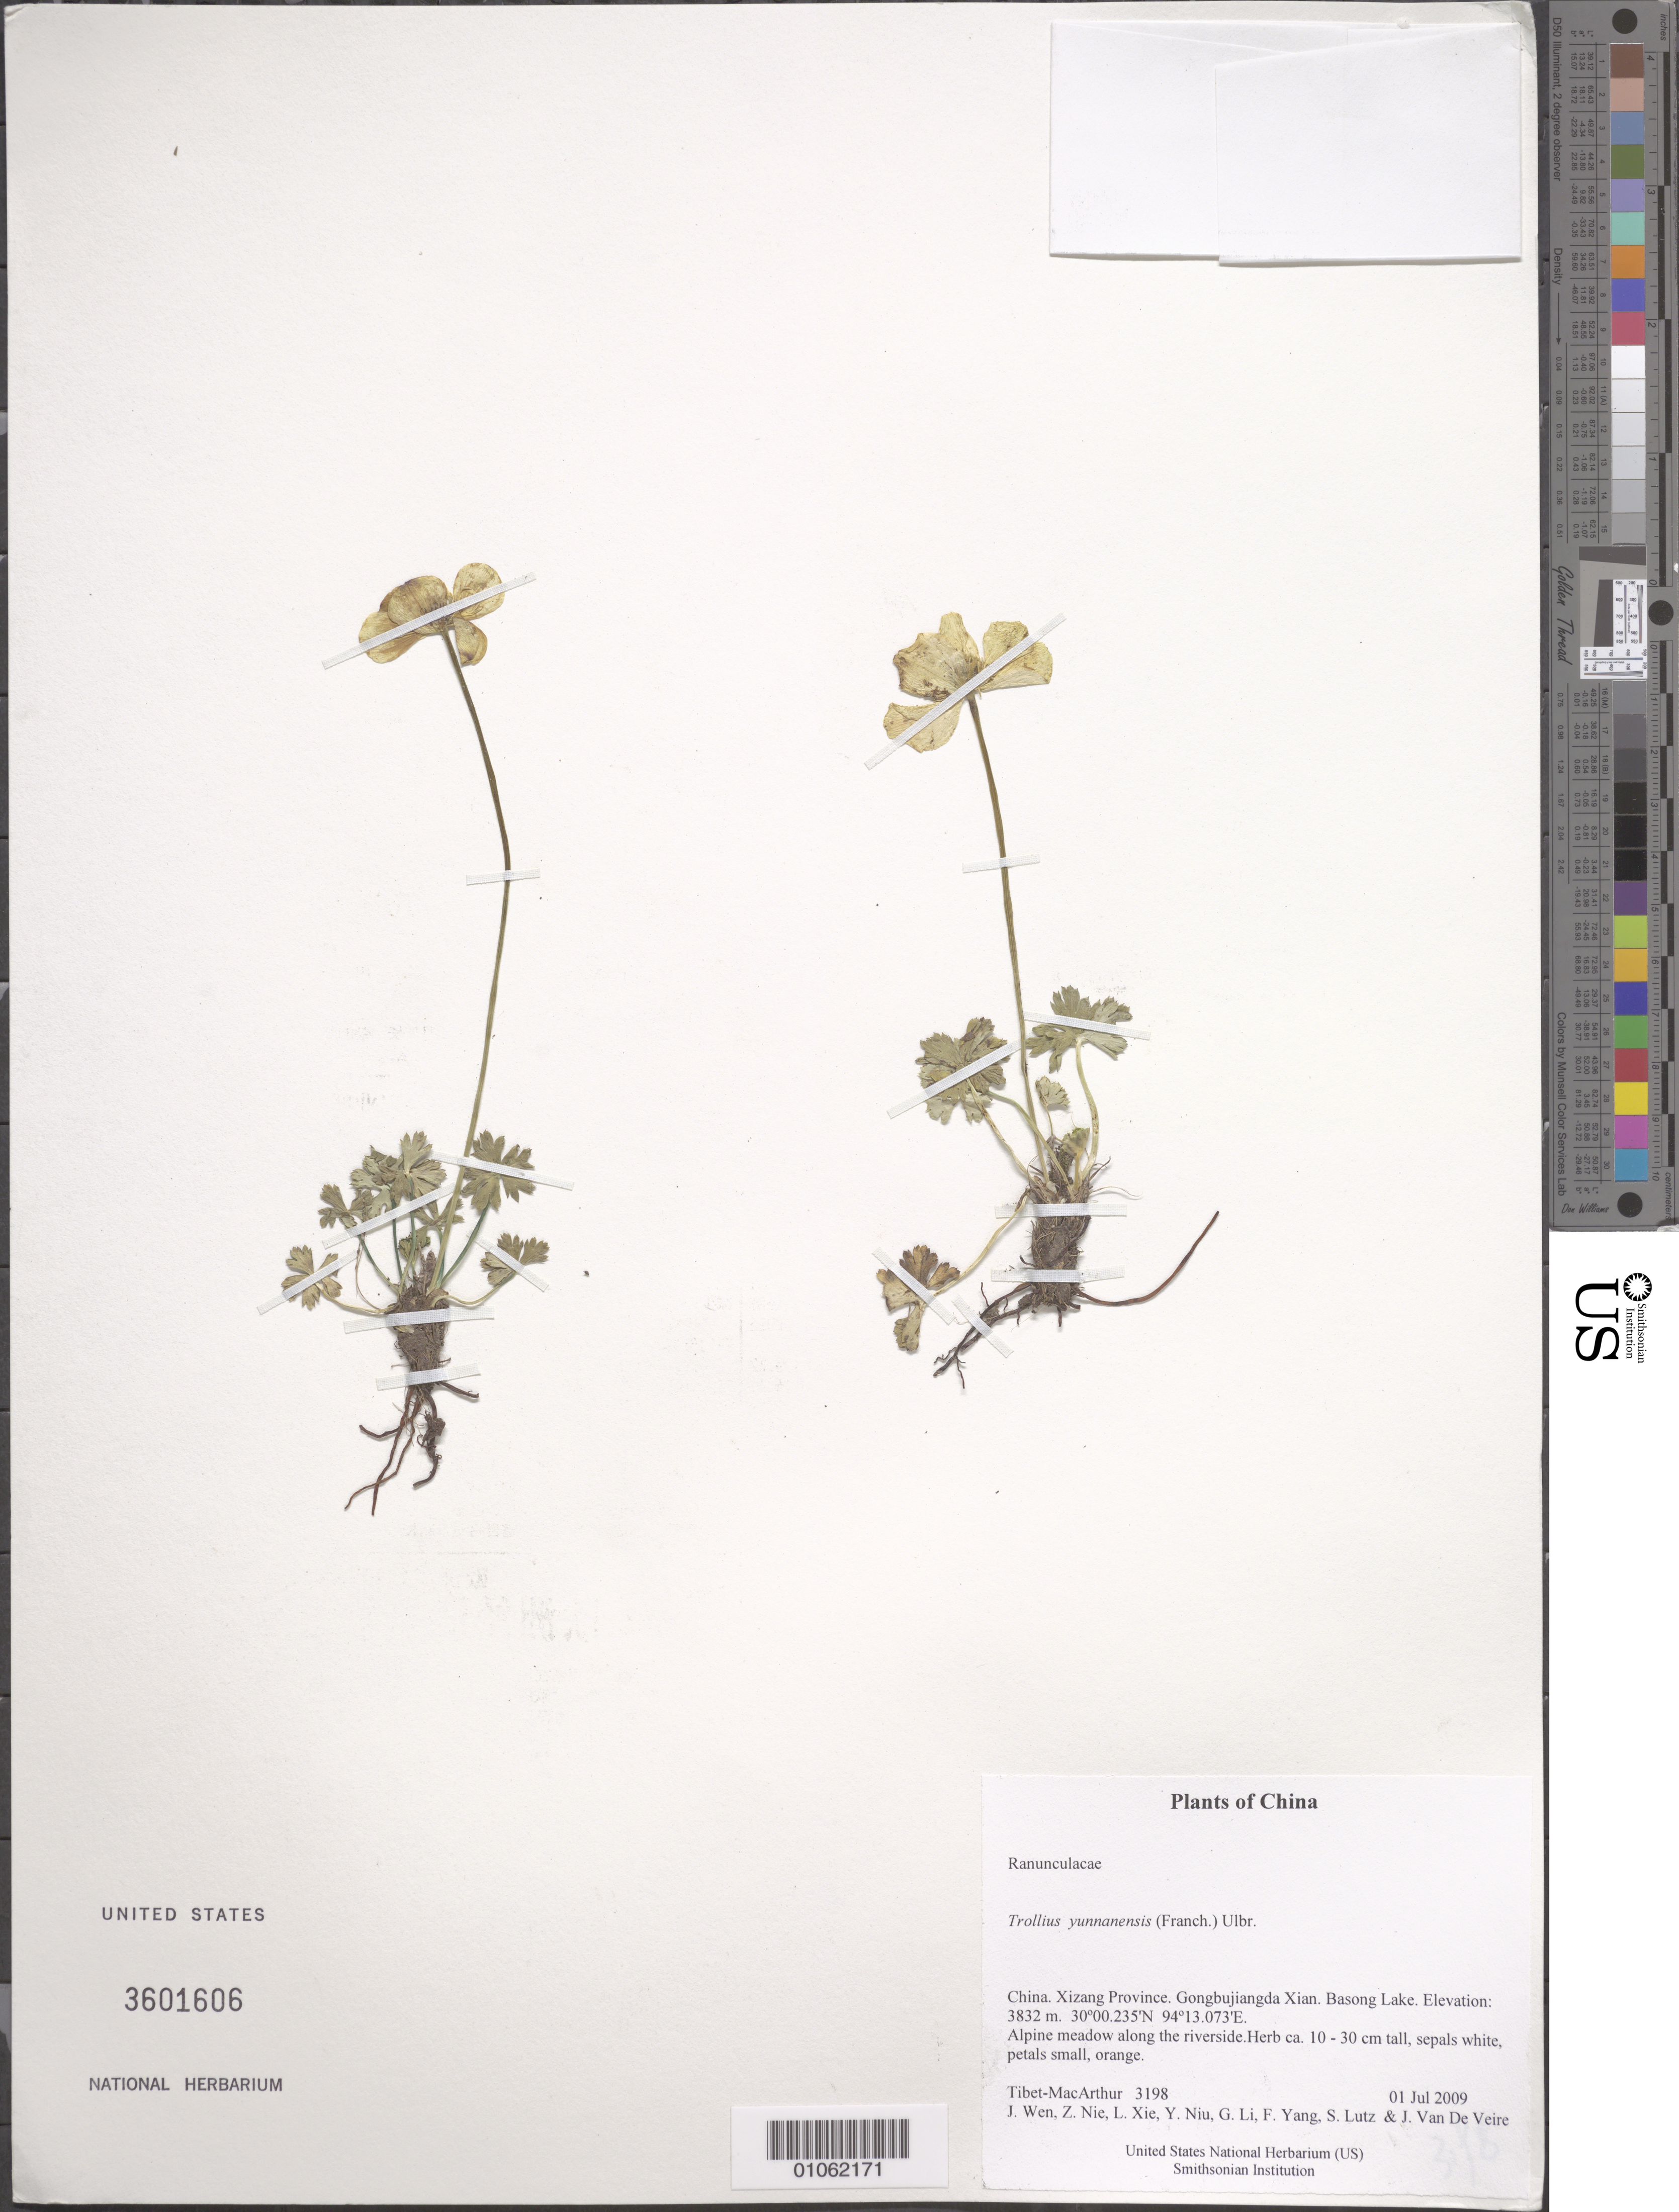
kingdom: Plantae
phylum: Tracheophyta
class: Magnoliopsida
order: Ranunculales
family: Ranunculaceae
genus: Trollius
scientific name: Trollius yunnanensis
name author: Ulbr.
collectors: Tibet-MacArthur, J. Wen, Z. Nie, L. Xie, Y. Niu, G. Li, F. Yang, S. Lutz & J. Van De Veire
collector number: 3198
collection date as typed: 01 Jul 2009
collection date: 2009-07-01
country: China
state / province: Xizang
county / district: Gongbujiangda Xian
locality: Basong Lake.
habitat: Alpine meadow along the riverside.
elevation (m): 3832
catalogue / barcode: US 3601606